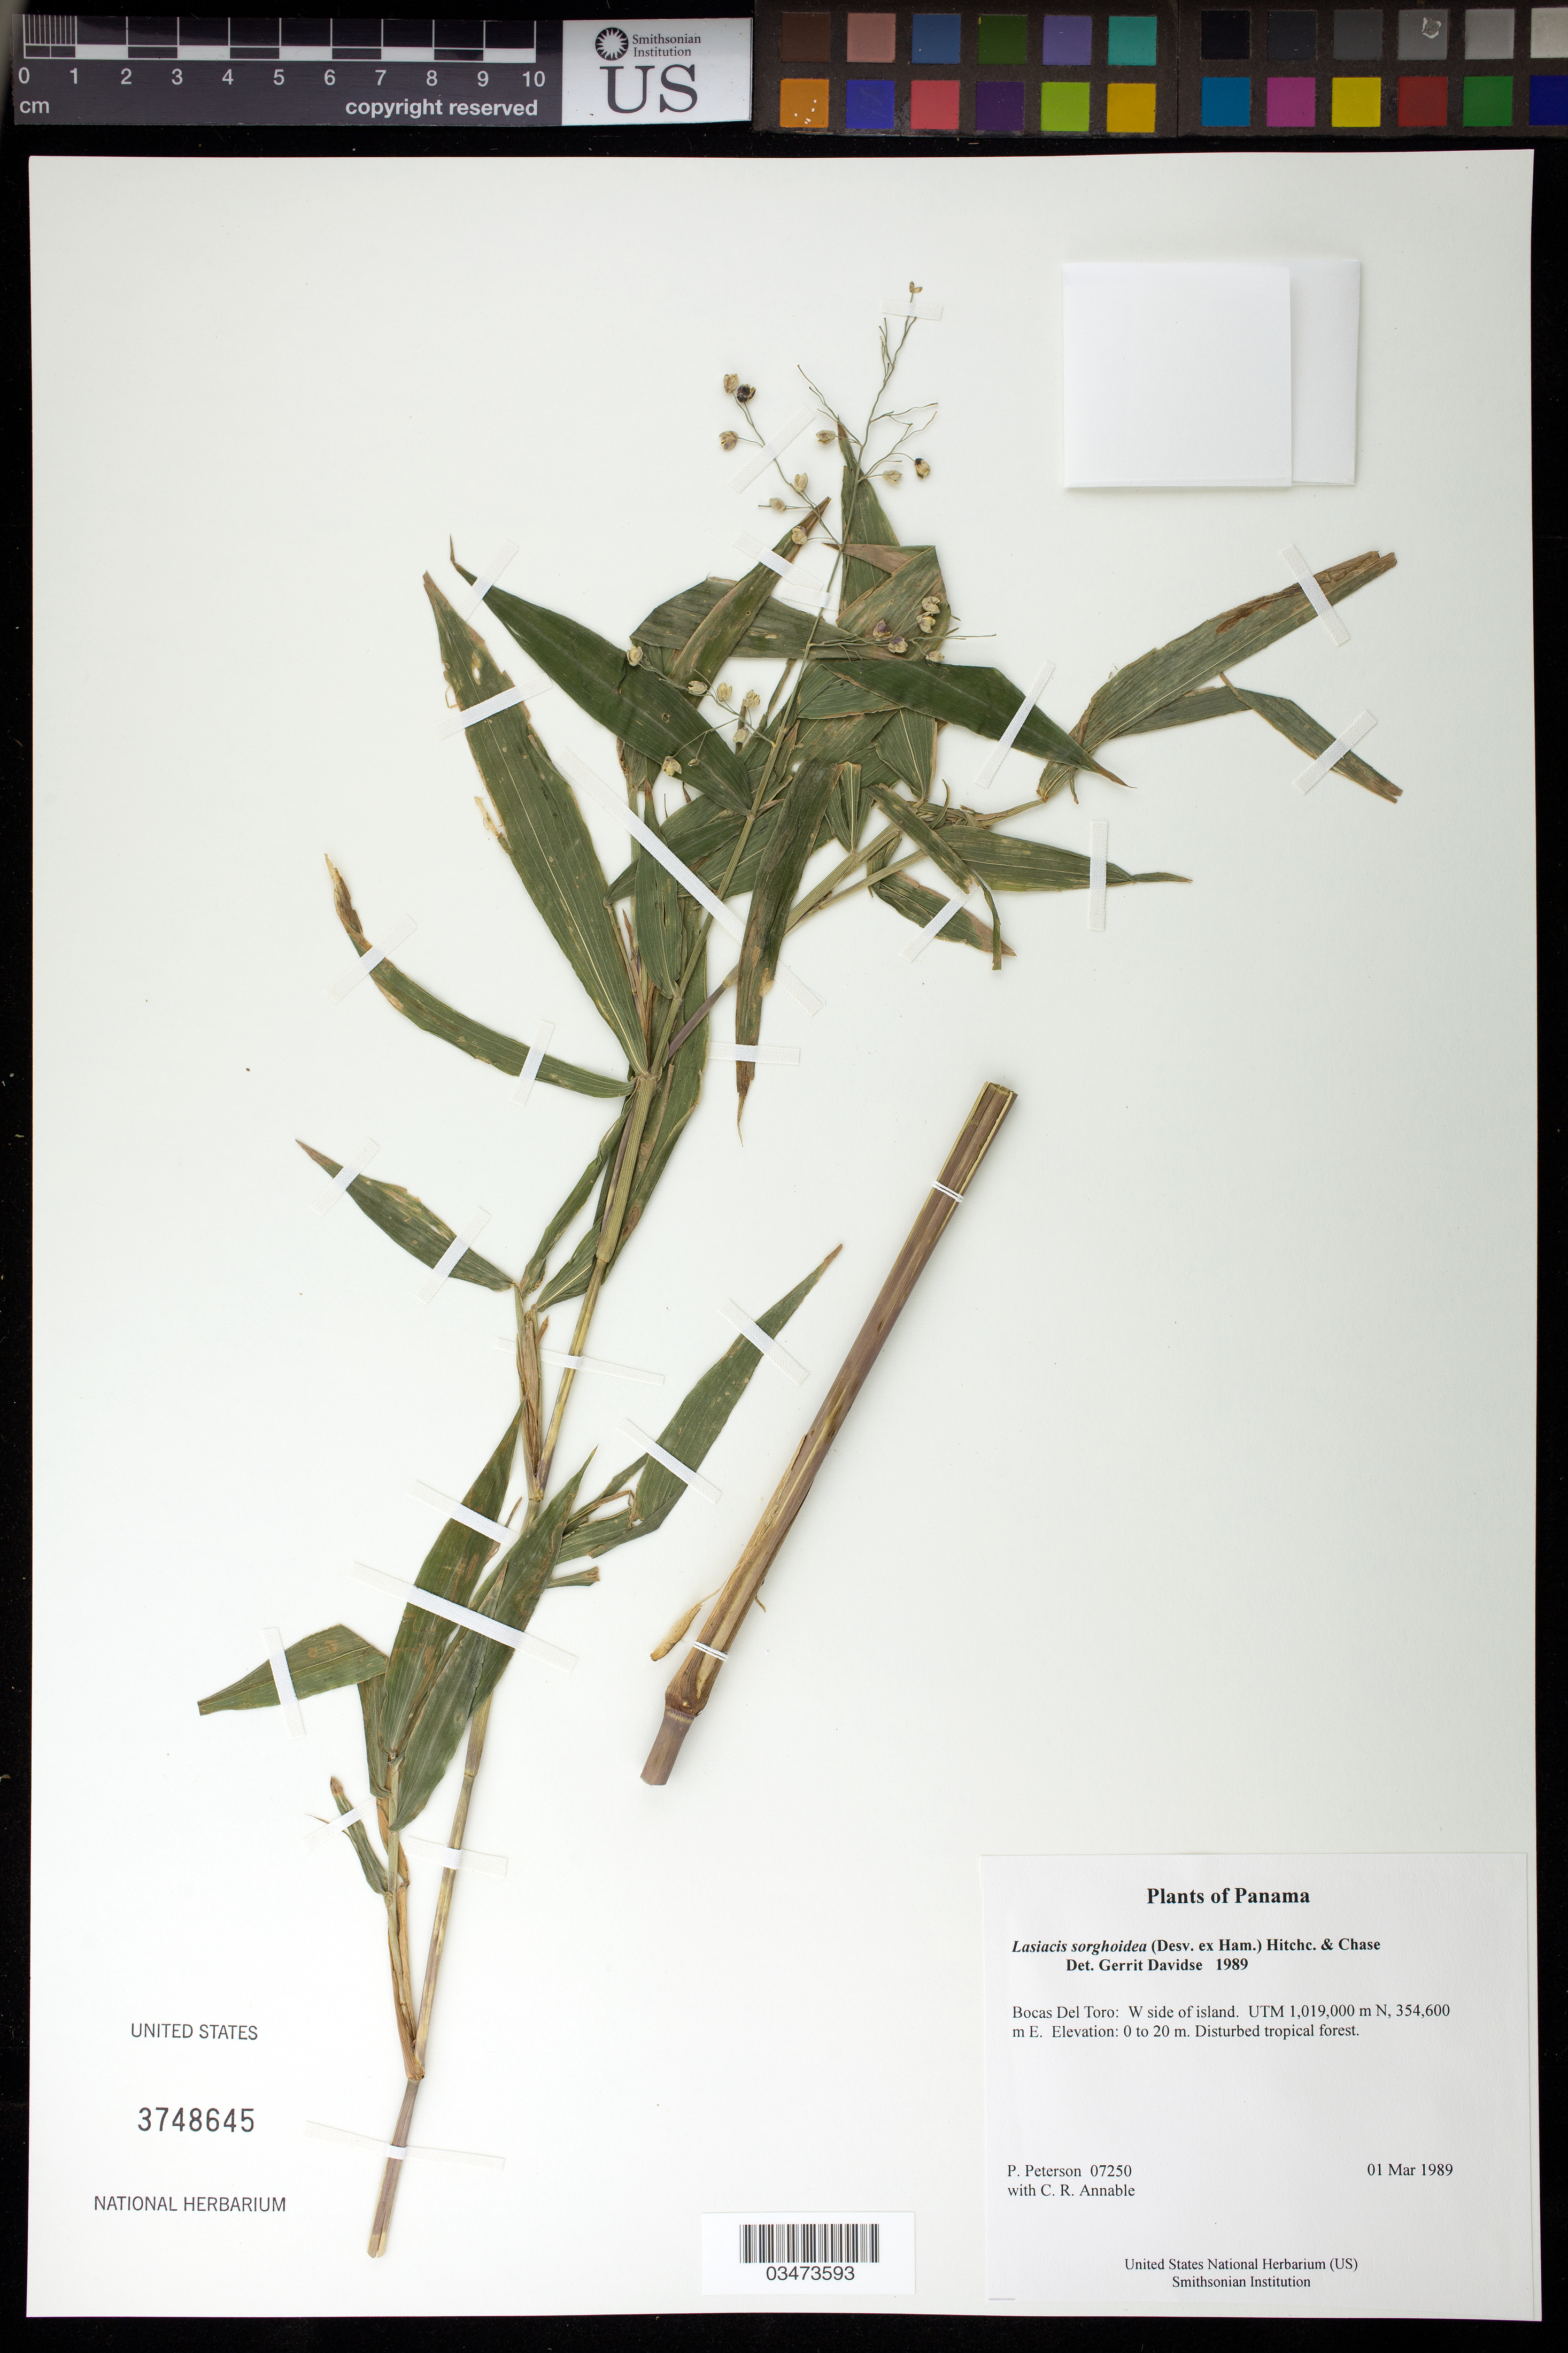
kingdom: Plantae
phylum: Tracheophyta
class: Liliopsida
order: Poales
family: Poaceae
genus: Lasiacis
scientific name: Lasiacis sorghoidea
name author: (Desv. ex Ham.) Hitchc. & Chase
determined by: Davidse, Gerrit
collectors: P. M. Peterson & C. R. Annable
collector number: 07250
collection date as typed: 01 Mar 1989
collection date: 1989-03-01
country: Panama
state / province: Bocas del Toro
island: Cayo Roldan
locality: W side of island. UTM 1,019,000 m N, 354,600 m E.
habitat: Disturbed tropical forest.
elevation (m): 0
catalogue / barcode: US 3748645